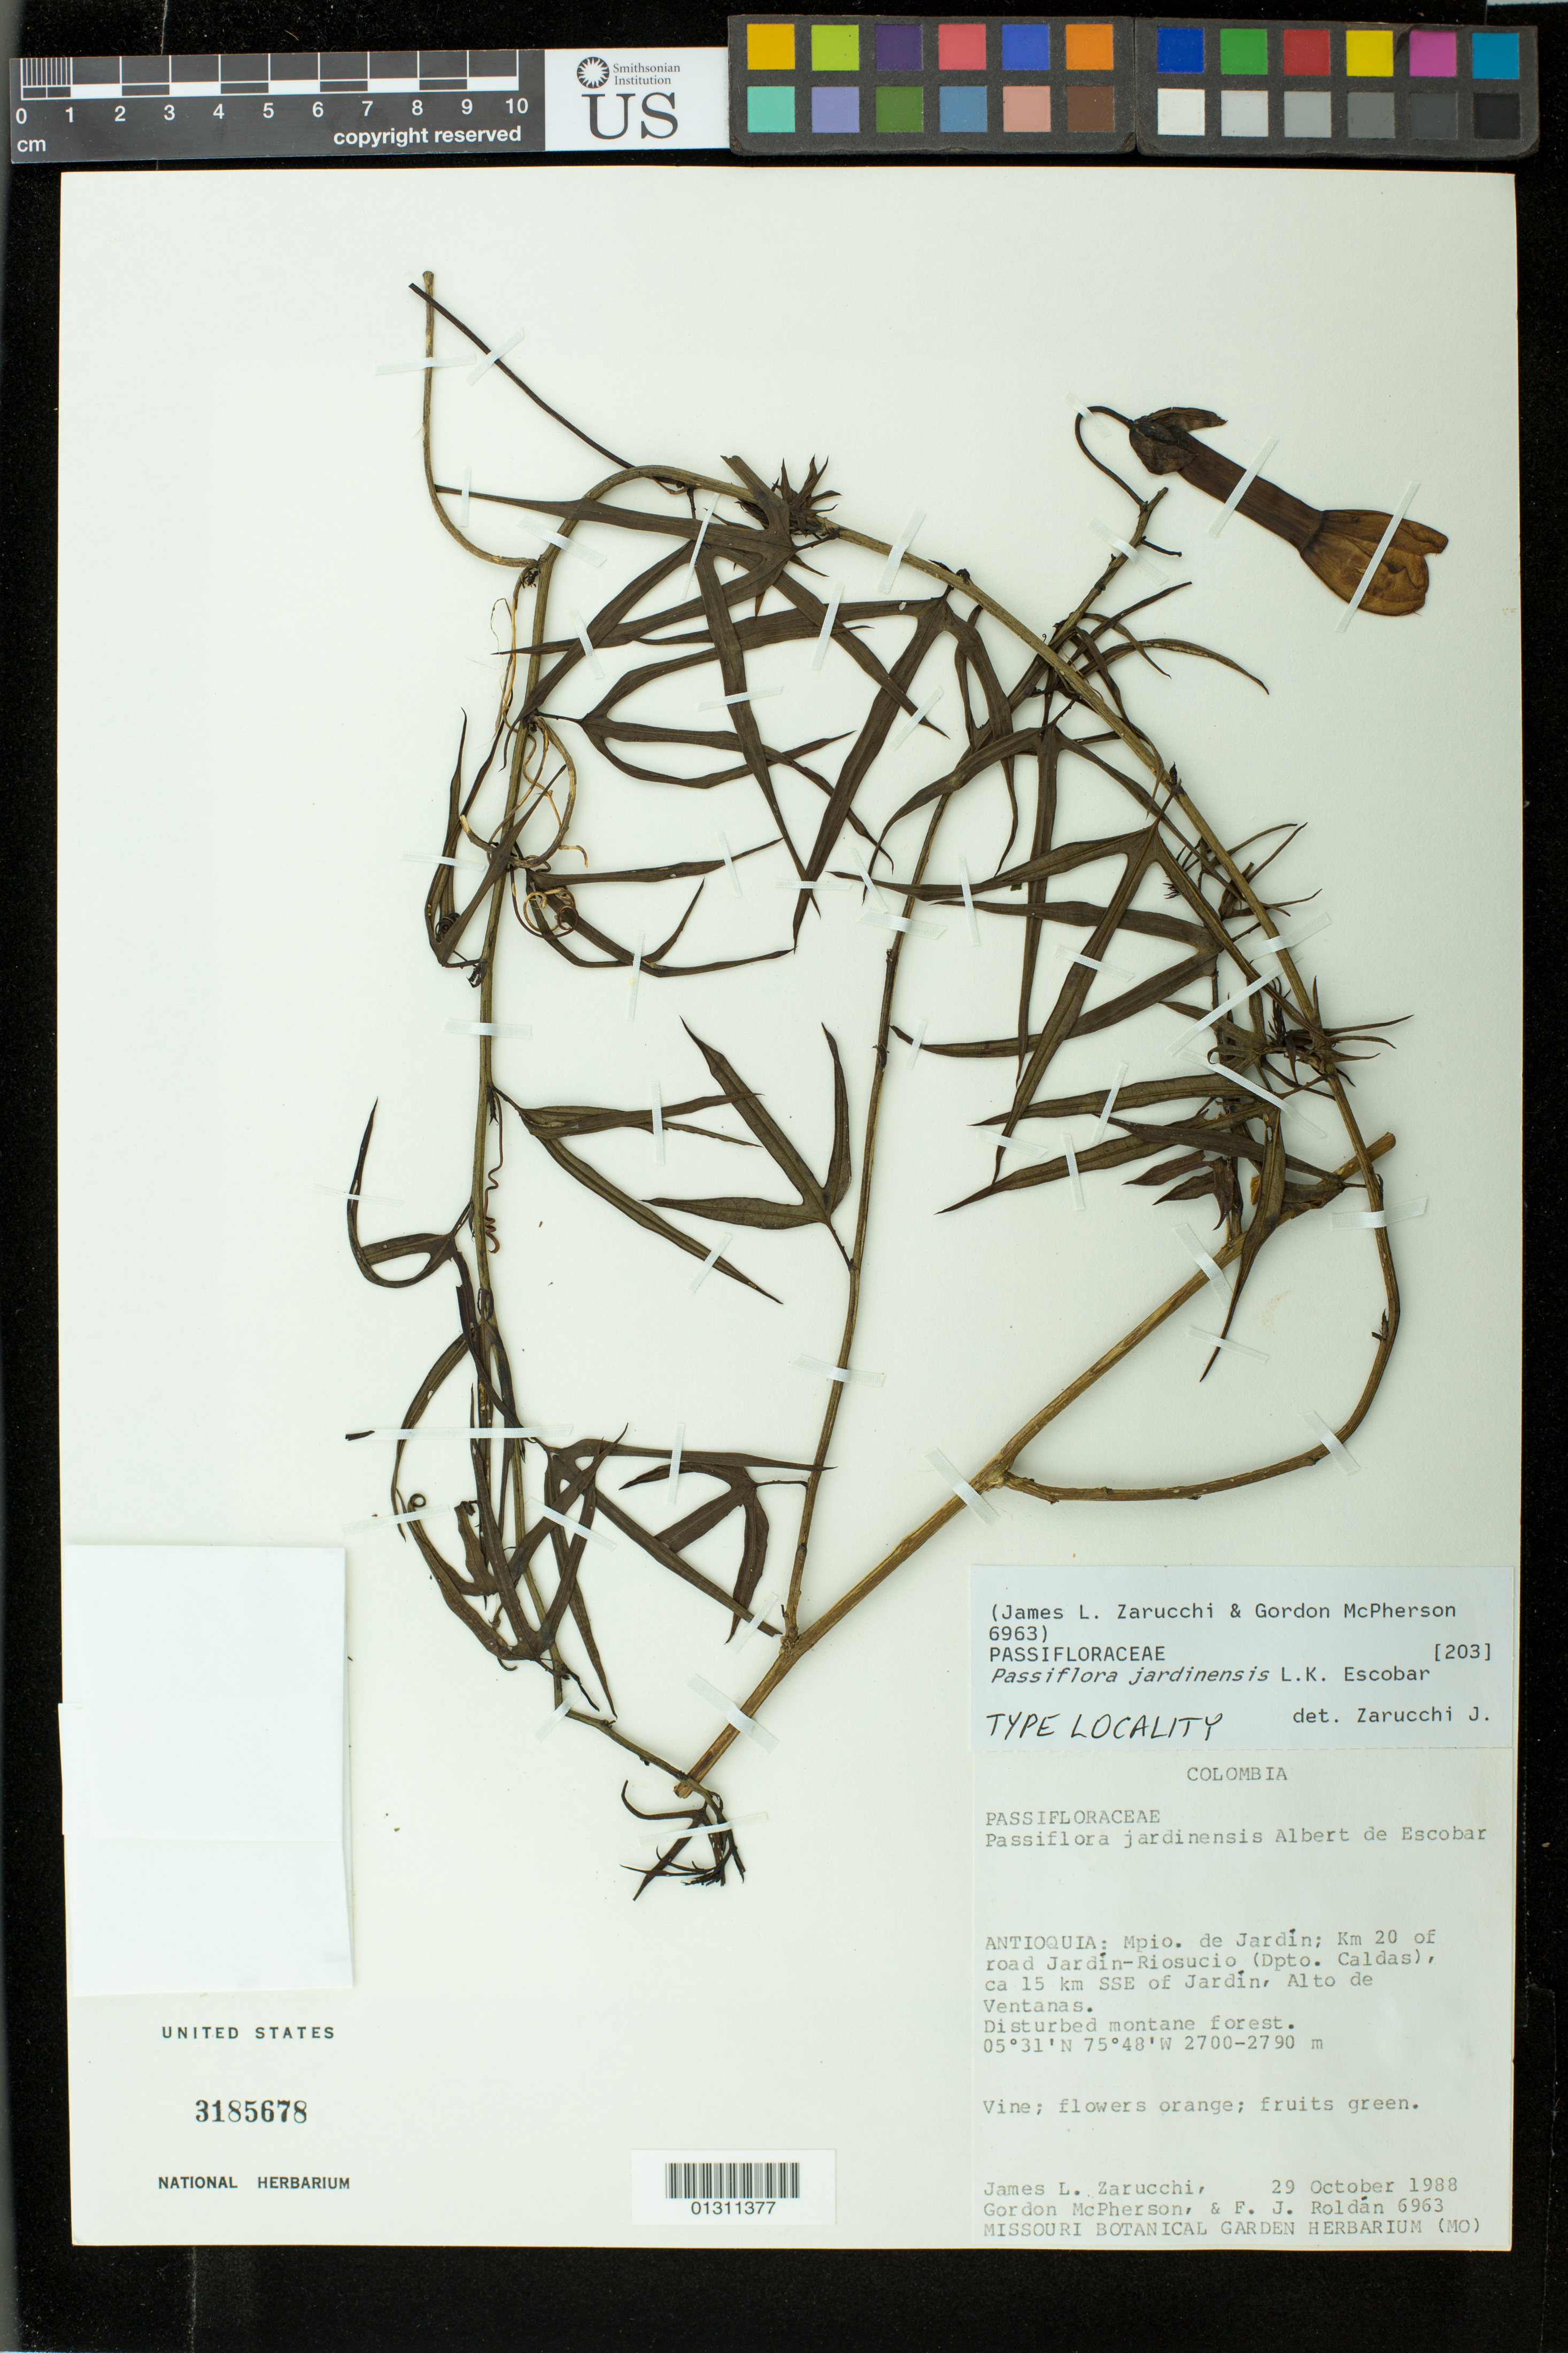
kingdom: Plantae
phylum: Tracheophyta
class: Magnoliopsida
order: Malpighiales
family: Passifloraceae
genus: Passiflora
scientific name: Passiflora jardinensis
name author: L.K. Escobar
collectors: J. L. Zarucchi, G. D. McPherson & F. J. Roldán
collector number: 6963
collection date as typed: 29 Oct 1988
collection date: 1988-10-29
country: Colombia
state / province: Antioquia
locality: Mun. of Jardin, km 20 of road Jardin-Riosucio (dept of Caldas), ca 15 km SSE of Jardin, Alto de Ventanas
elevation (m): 2700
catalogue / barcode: US 3185678